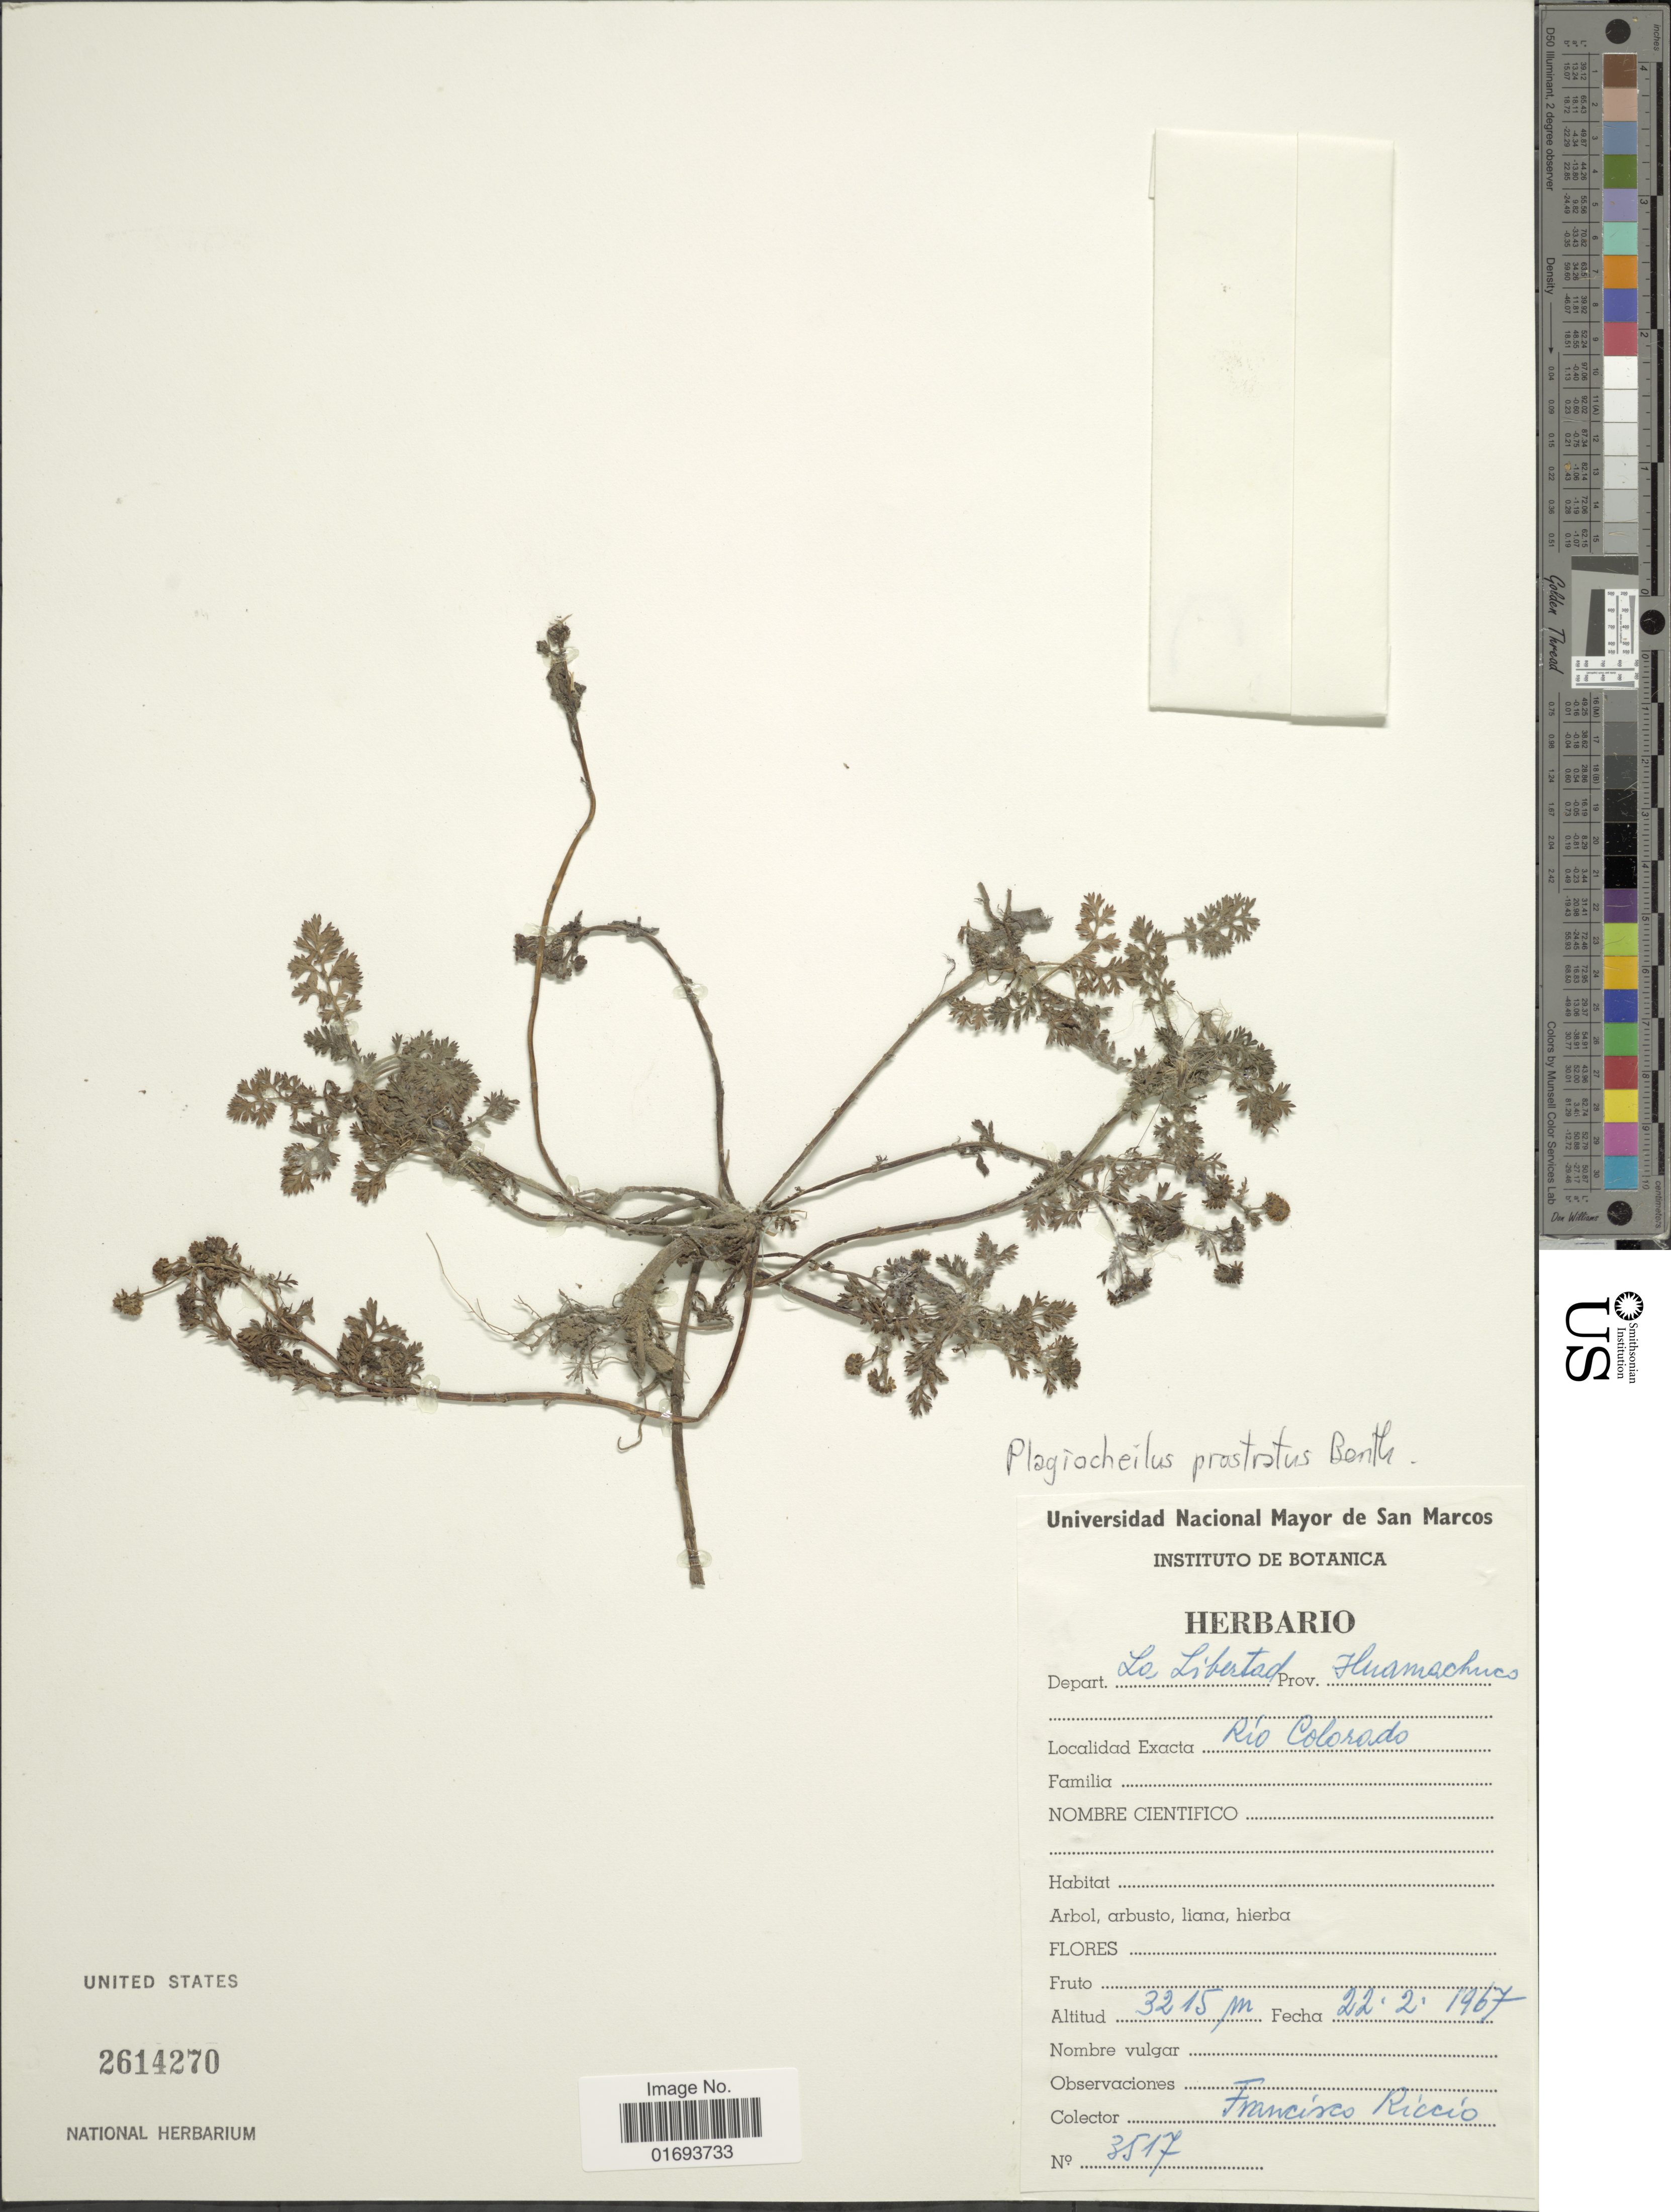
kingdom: Plantae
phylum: Tracheophyta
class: Magnoliopsida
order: Asterales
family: Asteraceae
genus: Plagiocheilus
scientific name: Plagiocheilus prostratus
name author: Benth.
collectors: F. Riccio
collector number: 3517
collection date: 1967-02-22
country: Peru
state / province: La Libertad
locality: Río Colorado, Prov. Huamachuco, Depart. La Libertad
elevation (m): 3215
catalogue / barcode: US 2614270